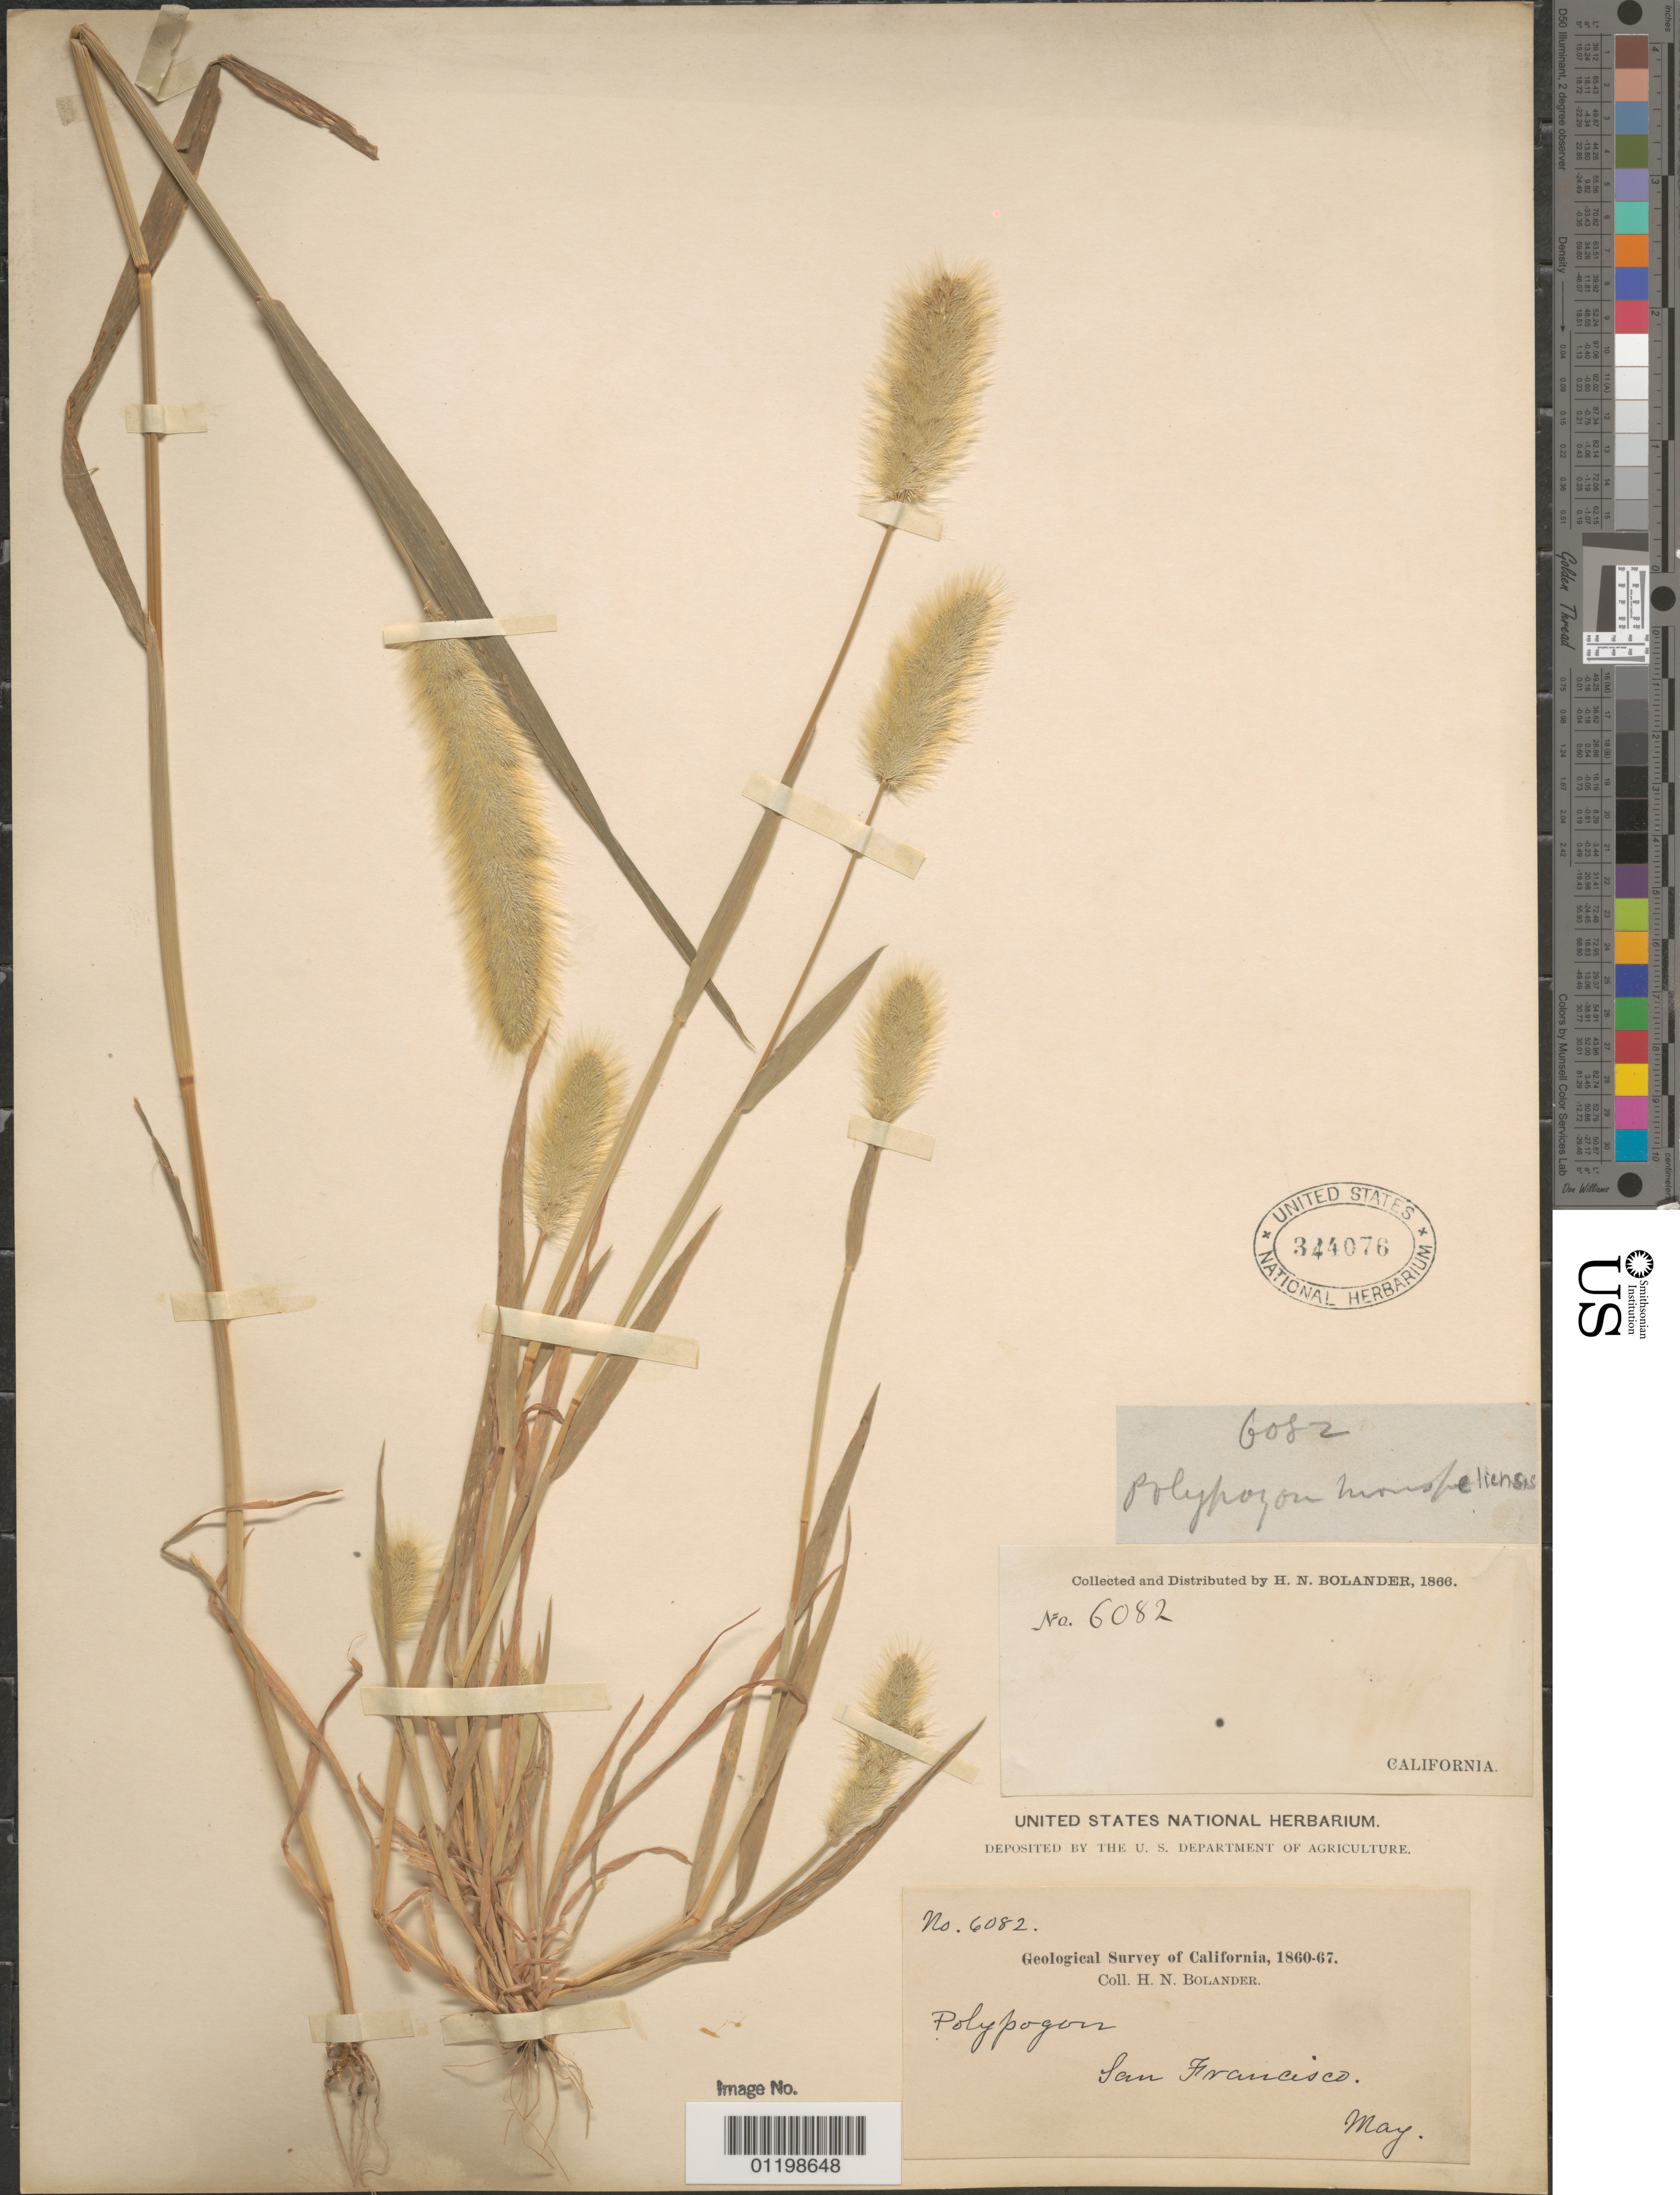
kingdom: Plantae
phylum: Tracheophyta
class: Liliopsida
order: Poales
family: Poaceae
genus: Polypogon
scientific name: Polypogon monspeliensis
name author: (L.) Desf.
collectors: H. Bolander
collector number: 6082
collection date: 1860-05/1867-05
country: United States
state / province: California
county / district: San Francisco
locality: San Francisco.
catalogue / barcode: US 344076